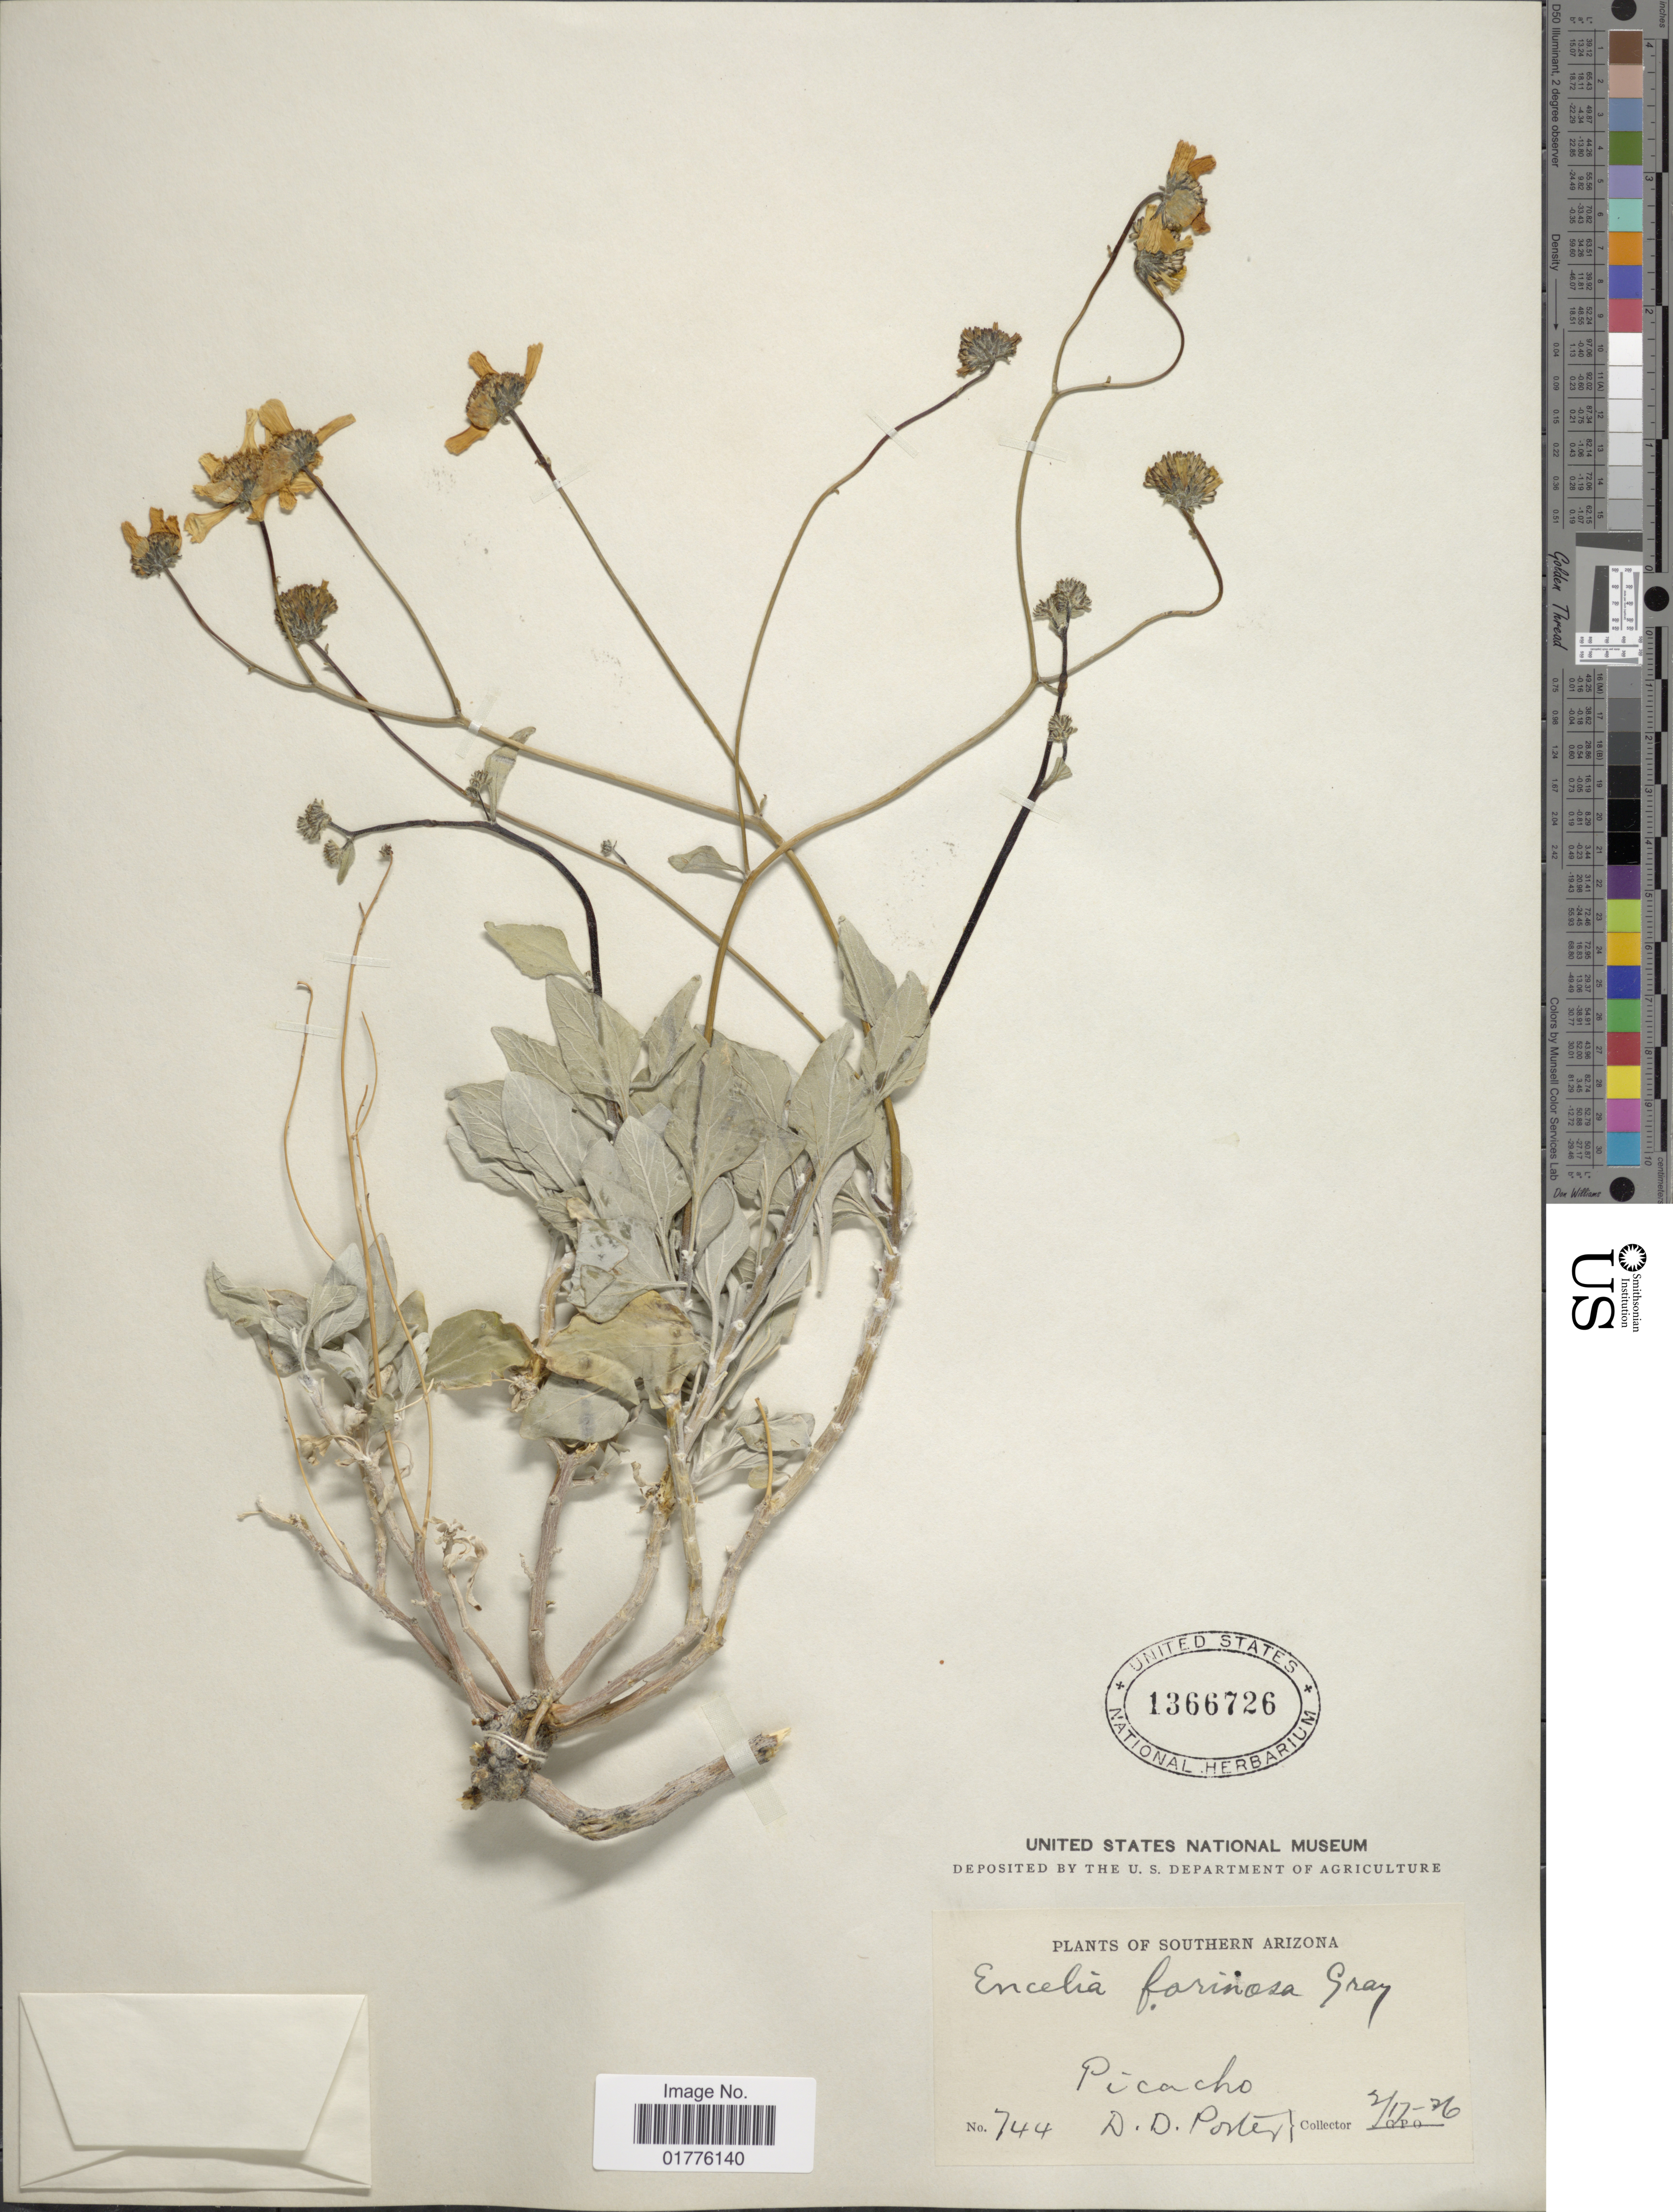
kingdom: Plantae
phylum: Tracheophyta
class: Magnoliopsida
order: Asterales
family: Asteraceae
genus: Encelia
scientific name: Encelia farinosa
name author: A. Gray ex Torr. in Emory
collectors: D. D. Porter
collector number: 744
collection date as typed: Transcribed d/m/y: 17/2/76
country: United States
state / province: Arizona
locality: Southern Arizona. Picacho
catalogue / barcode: US 1366726